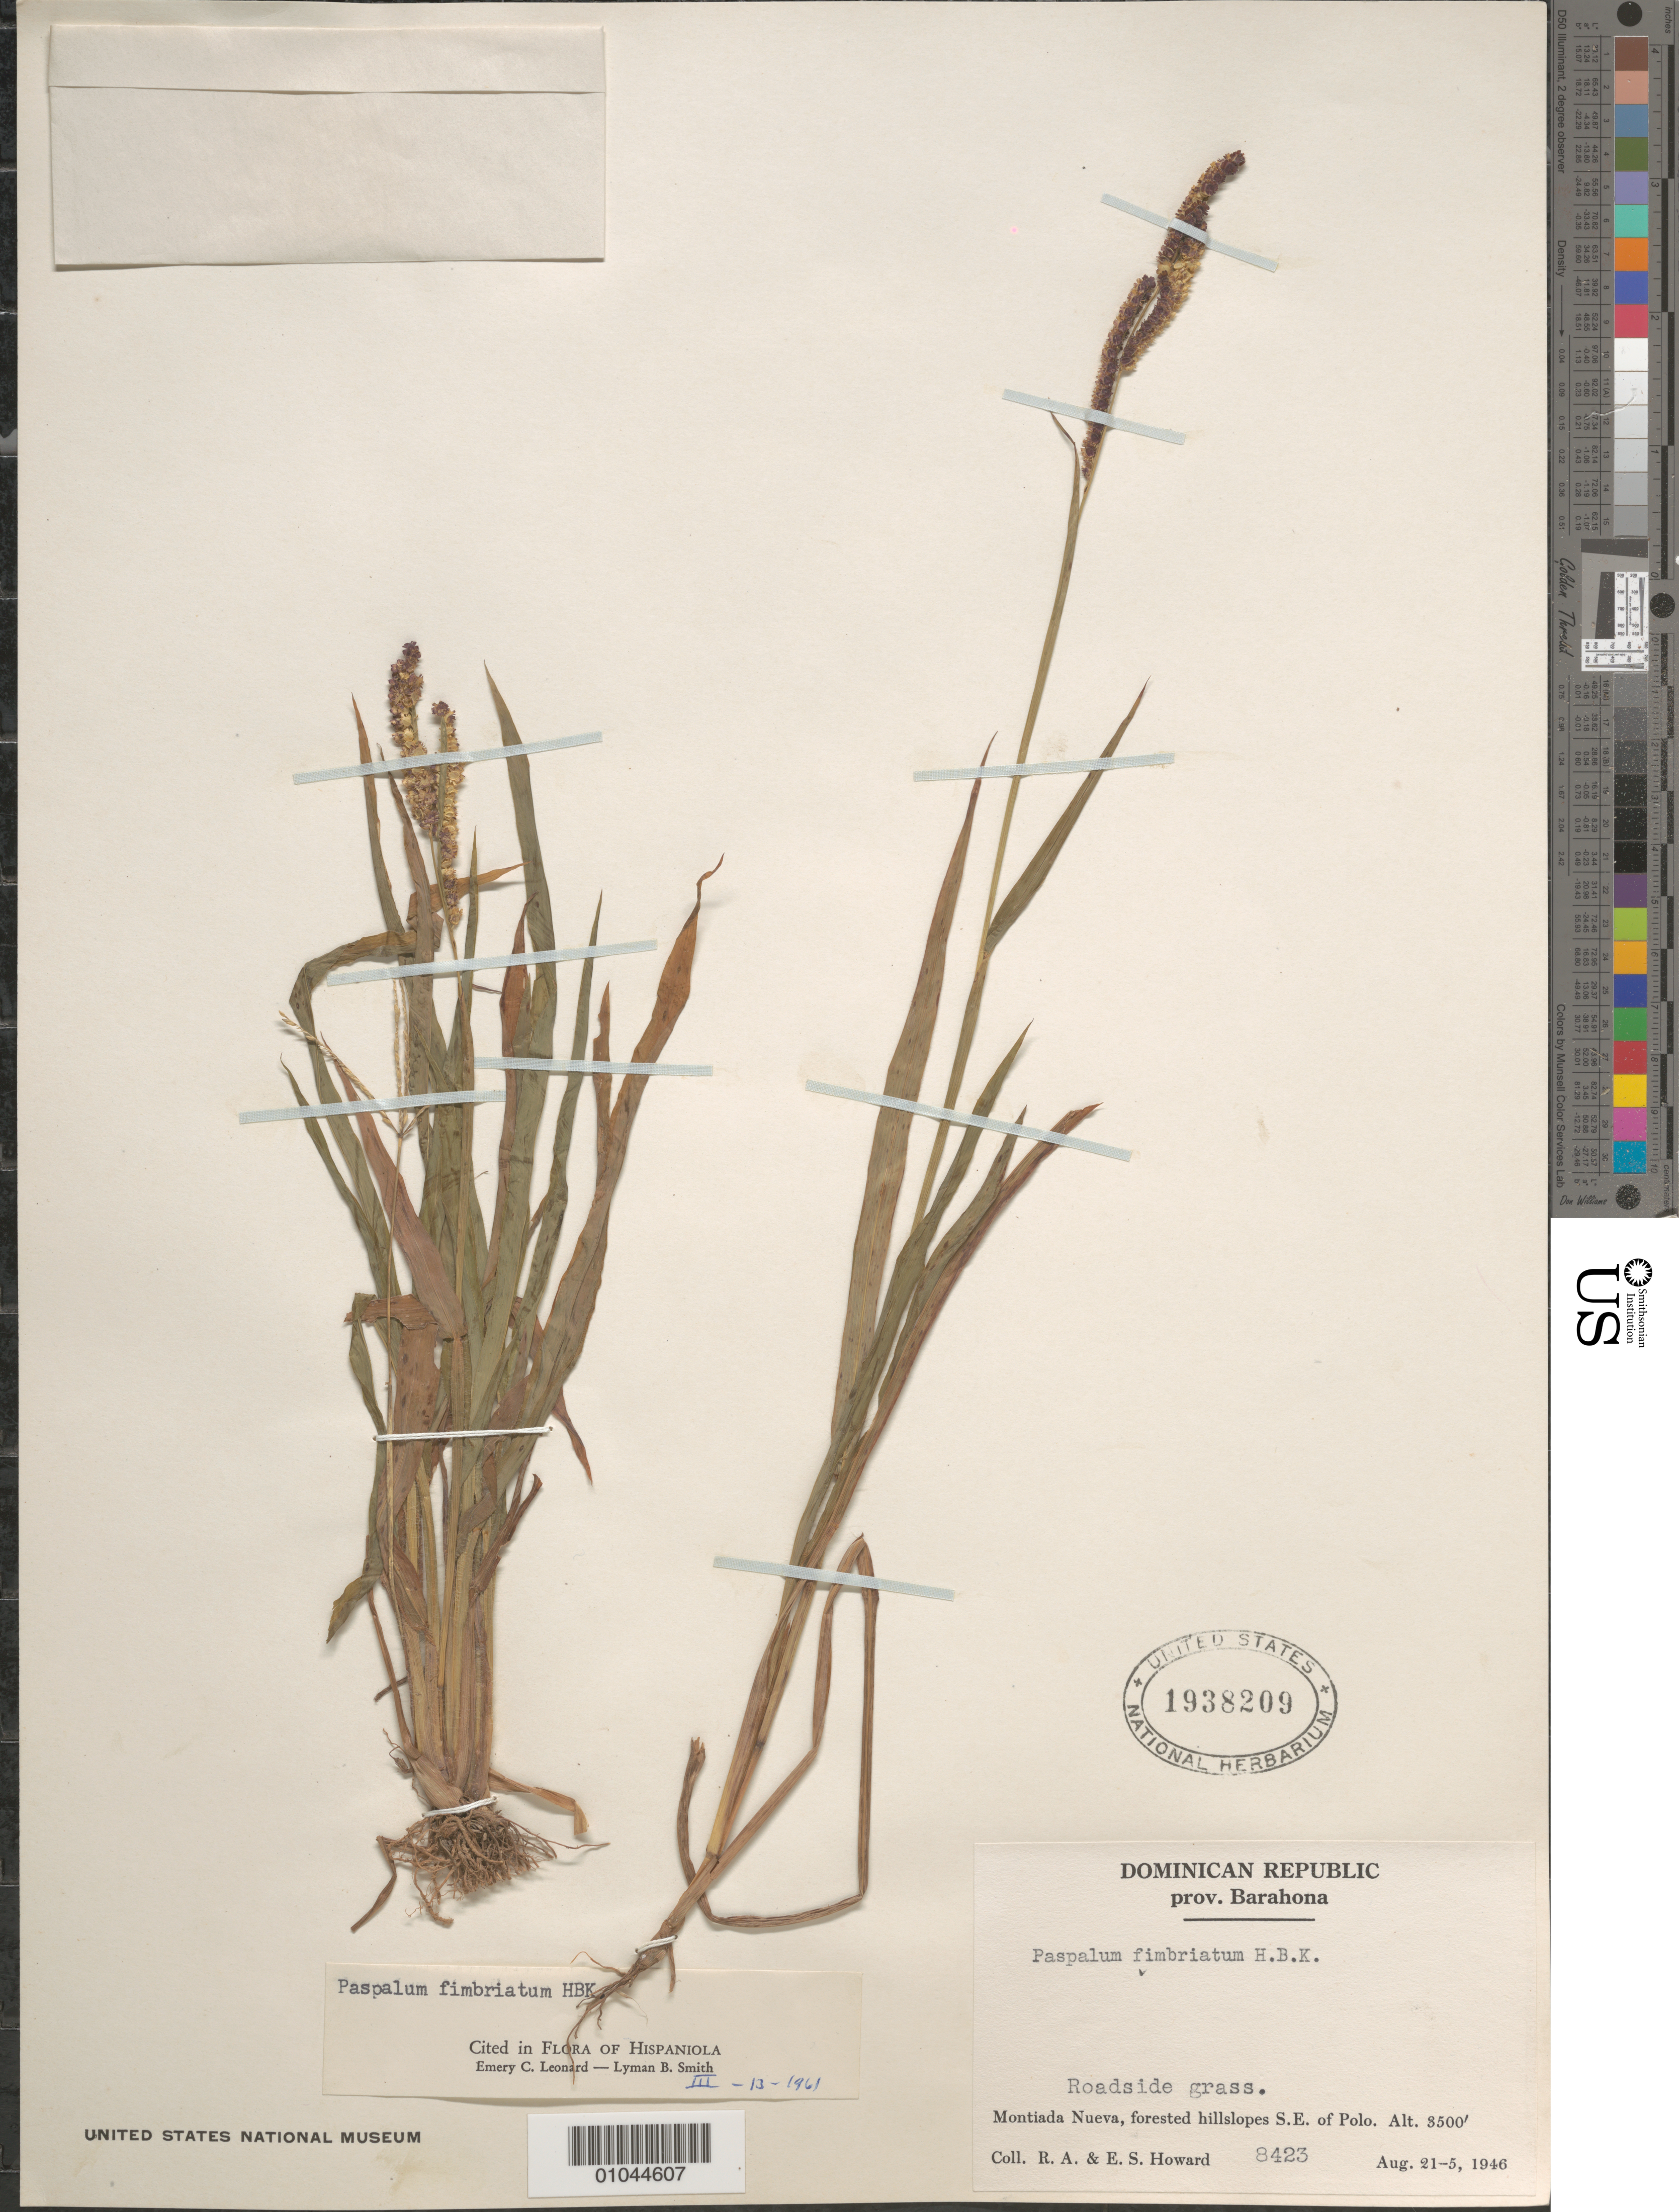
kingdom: Plantae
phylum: Tracheophyta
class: Liliopsida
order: Poales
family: Poaceae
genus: Paspalum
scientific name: Paspalum fimbriatum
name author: Kunth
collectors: R. A. Howard & E. S. Howard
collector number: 8423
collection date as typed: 21 Aug 1946 to 25 Aug 1946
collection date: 1946-08-21/1946-08-25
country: Dominican Republic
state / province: Barahona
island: Hispaniola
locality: Montiada Nueva, SE of Polo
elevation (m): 1067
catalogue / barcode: US 1938209